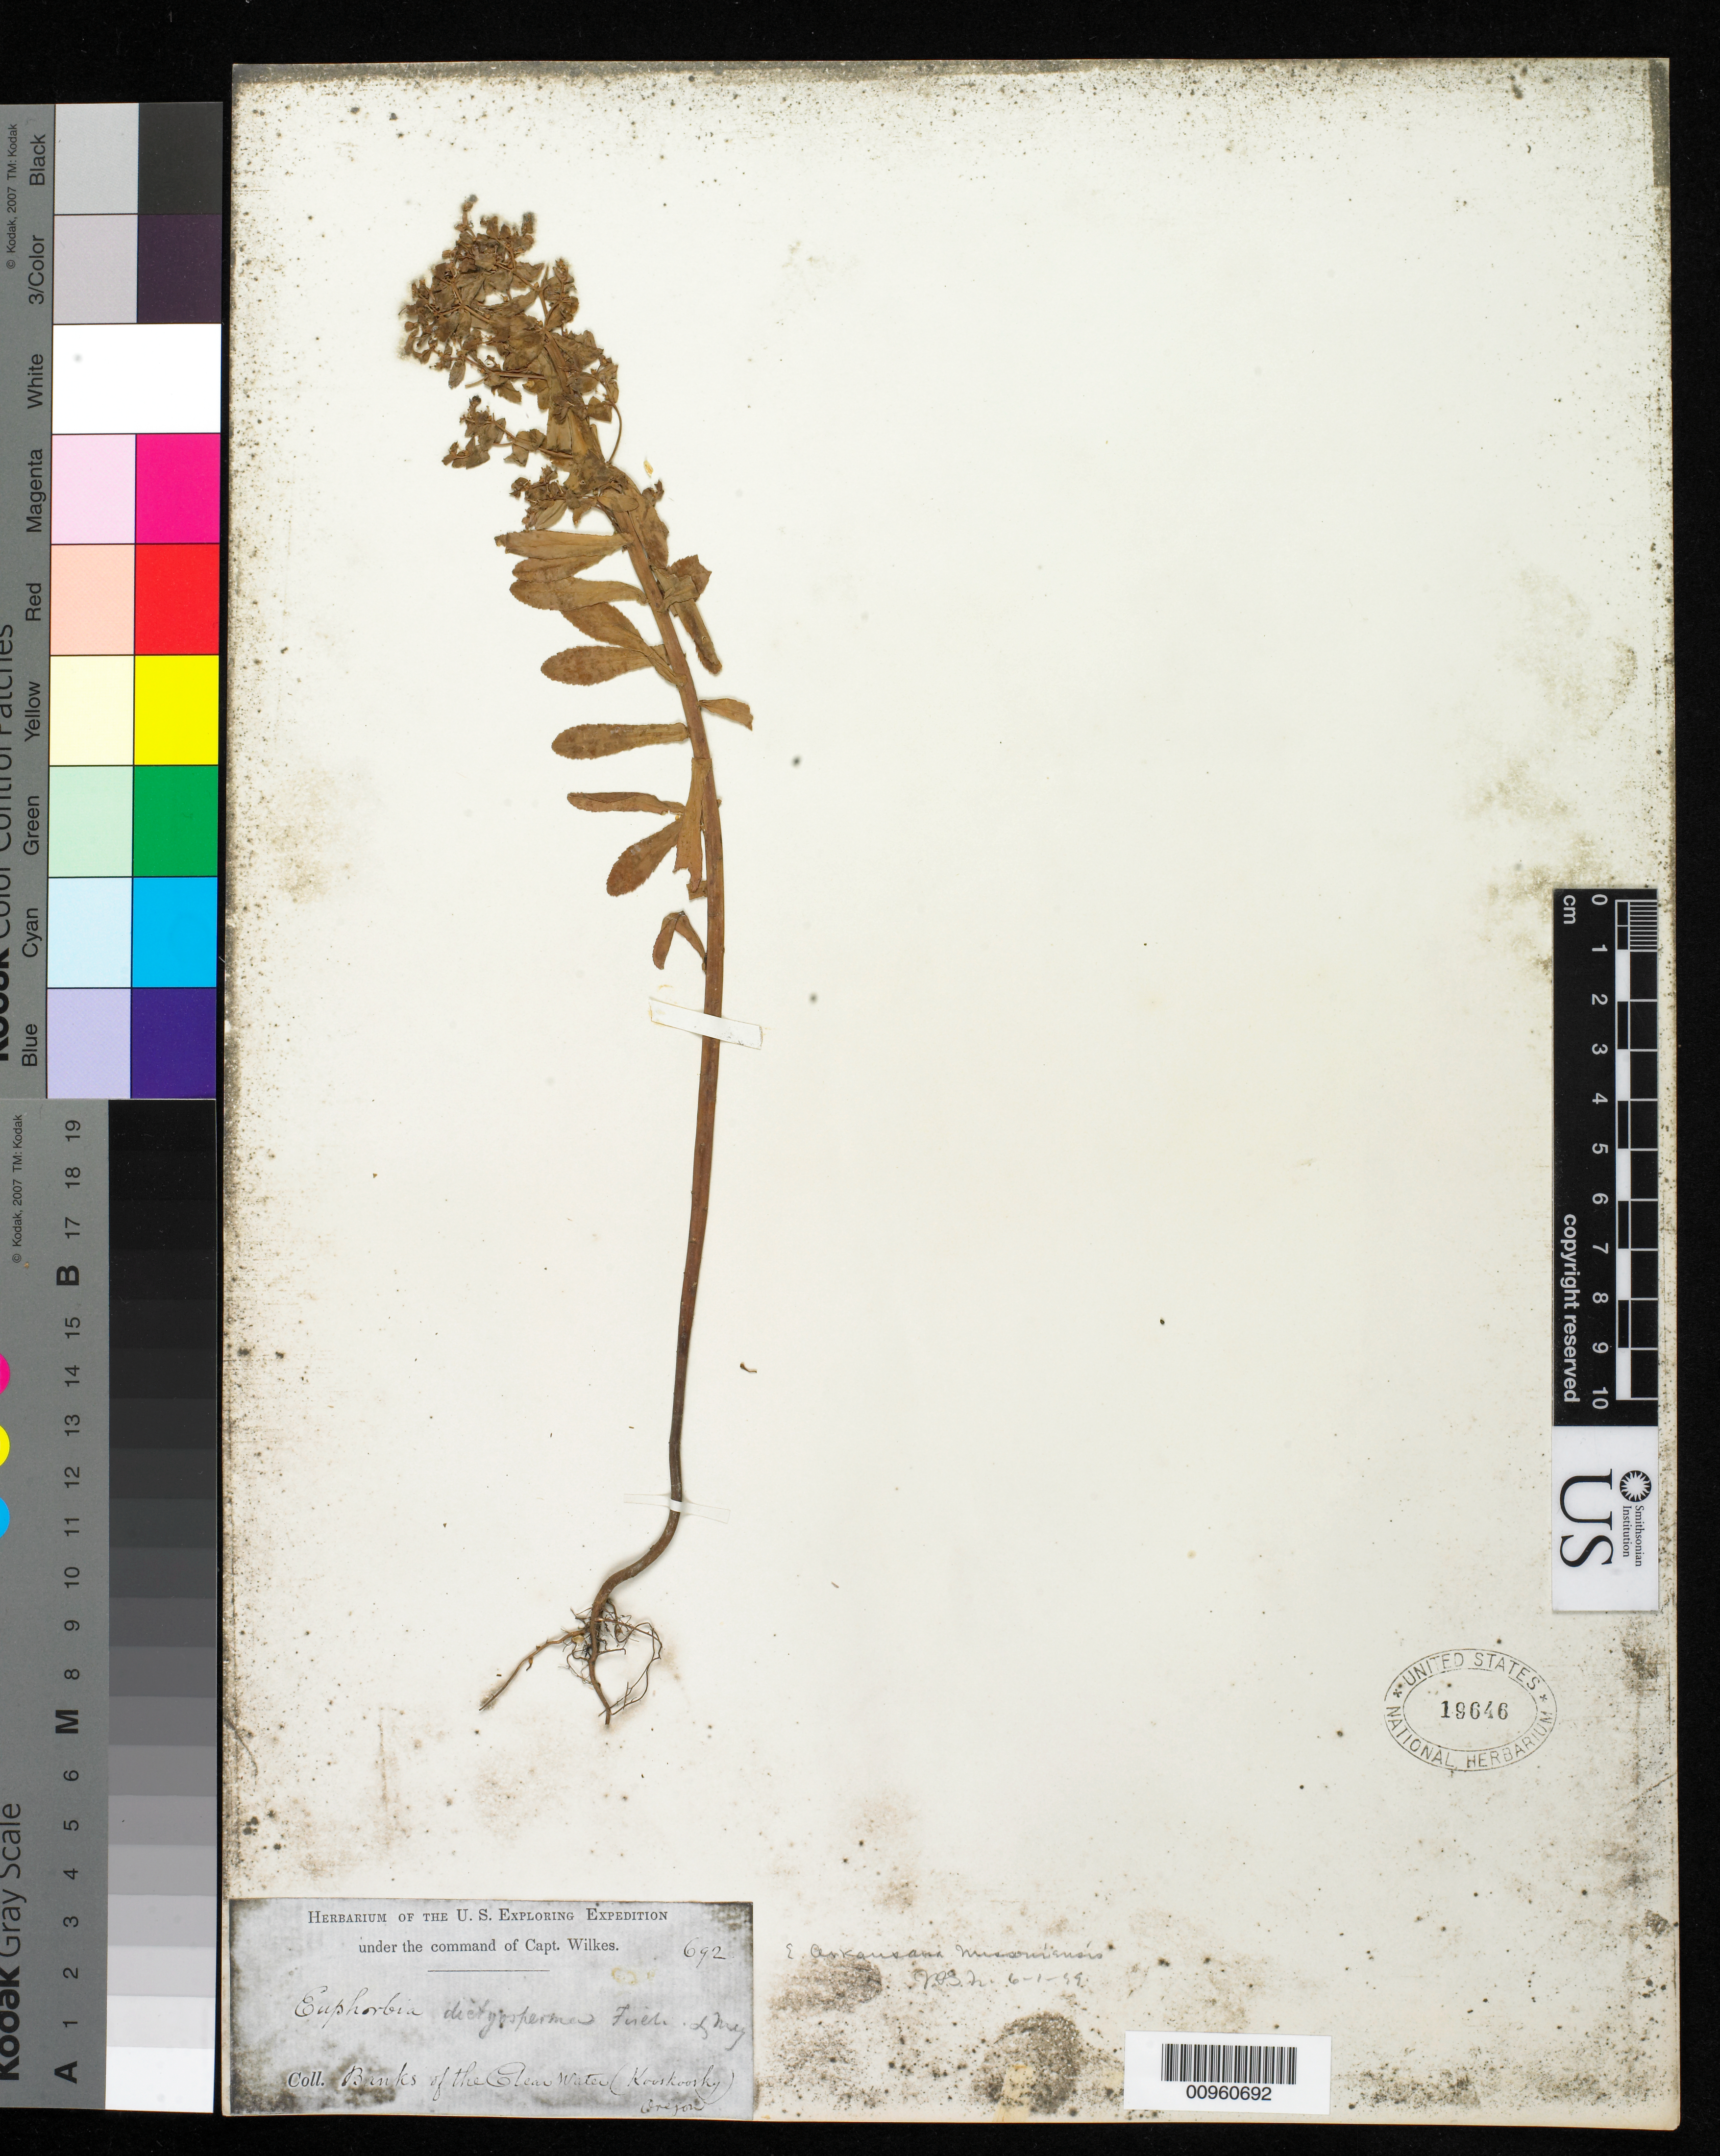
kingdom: Plantae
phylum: Tracheophyta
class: Magnoliopsida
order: Malpighiales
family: Euphorbiaceae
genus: Euphorbia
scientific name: Euphorbia dictyosperma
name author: Fisch. & C.A. Mey.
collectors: Wilkes Explor. Exped.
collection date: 1838/1842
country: United States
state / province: Oregon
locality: Banks of the Clear Water (Kooskoosky)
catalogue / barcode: US 19646